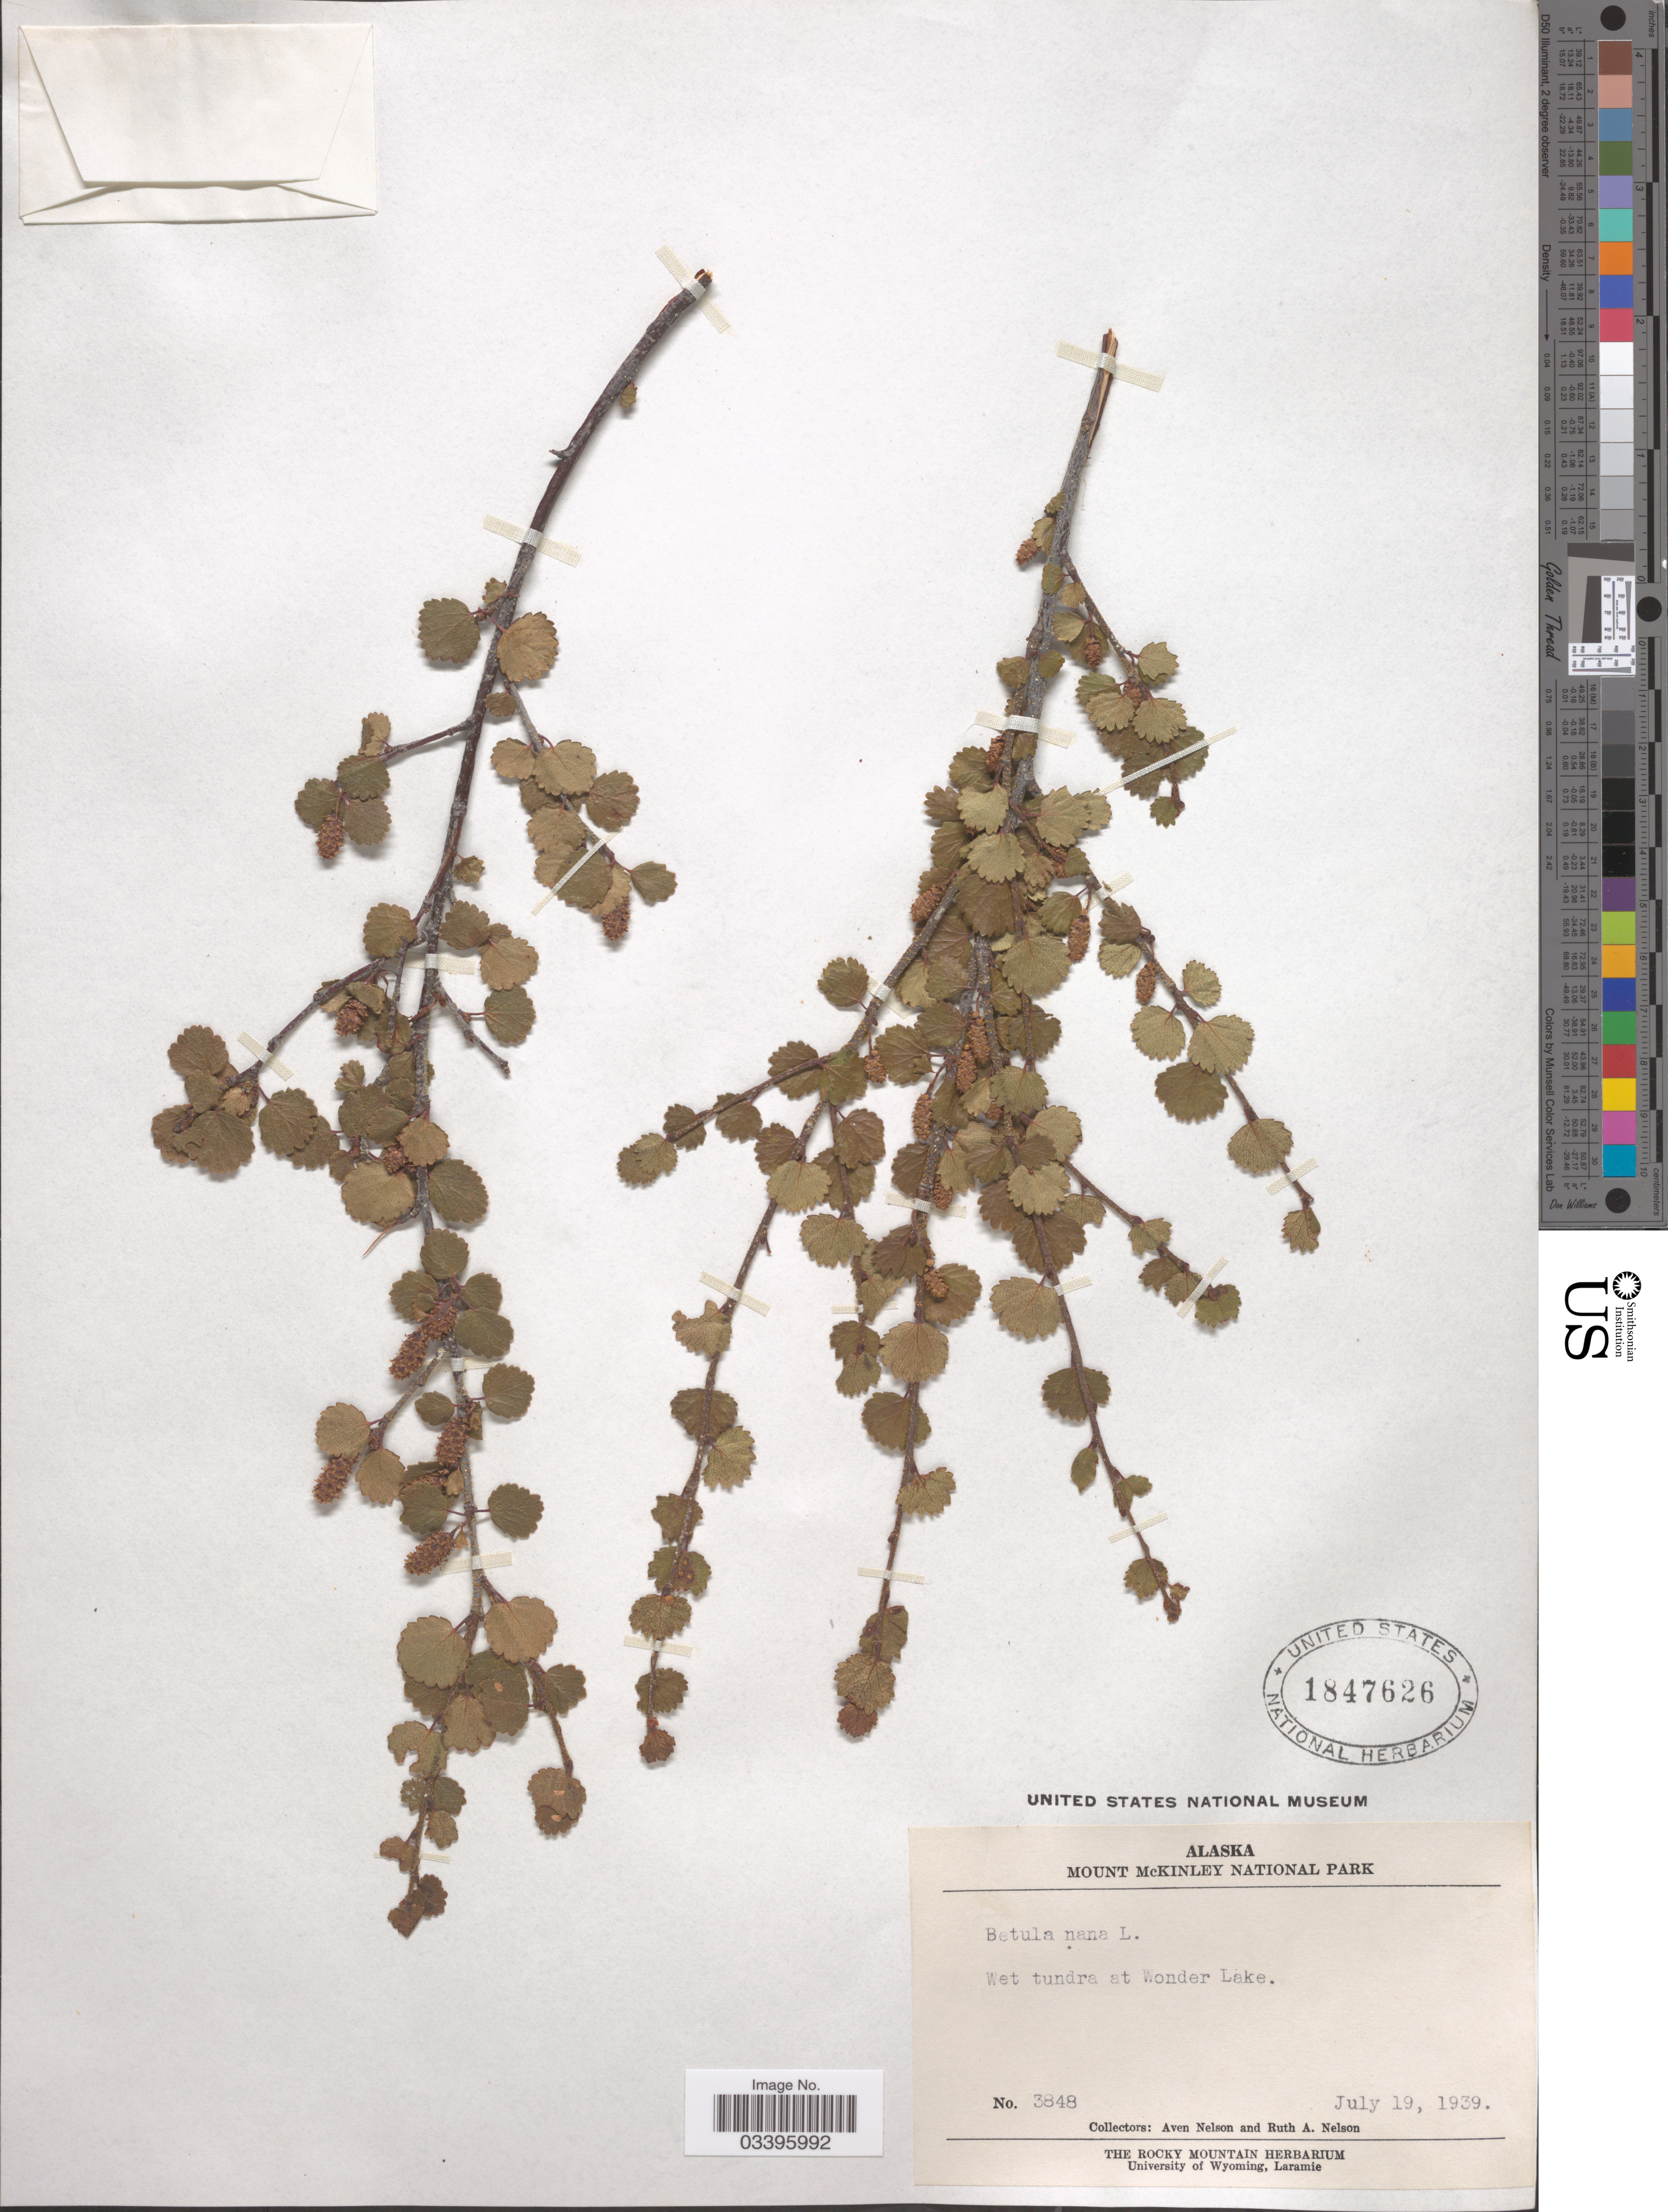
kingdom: Plantae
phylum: Tracheophyta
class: Magnoliopsida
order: Fagales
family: Betulaceae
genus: Betula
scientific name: Betula nana subsp. exilis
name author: L.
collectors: A. Nelson & R. A. Nelson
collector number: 3848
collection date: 1939-07-19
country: United States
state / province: Alaska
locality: Mount McKinley National Park. Wet tundra at Wonder Lake.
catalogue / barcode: US 1847626